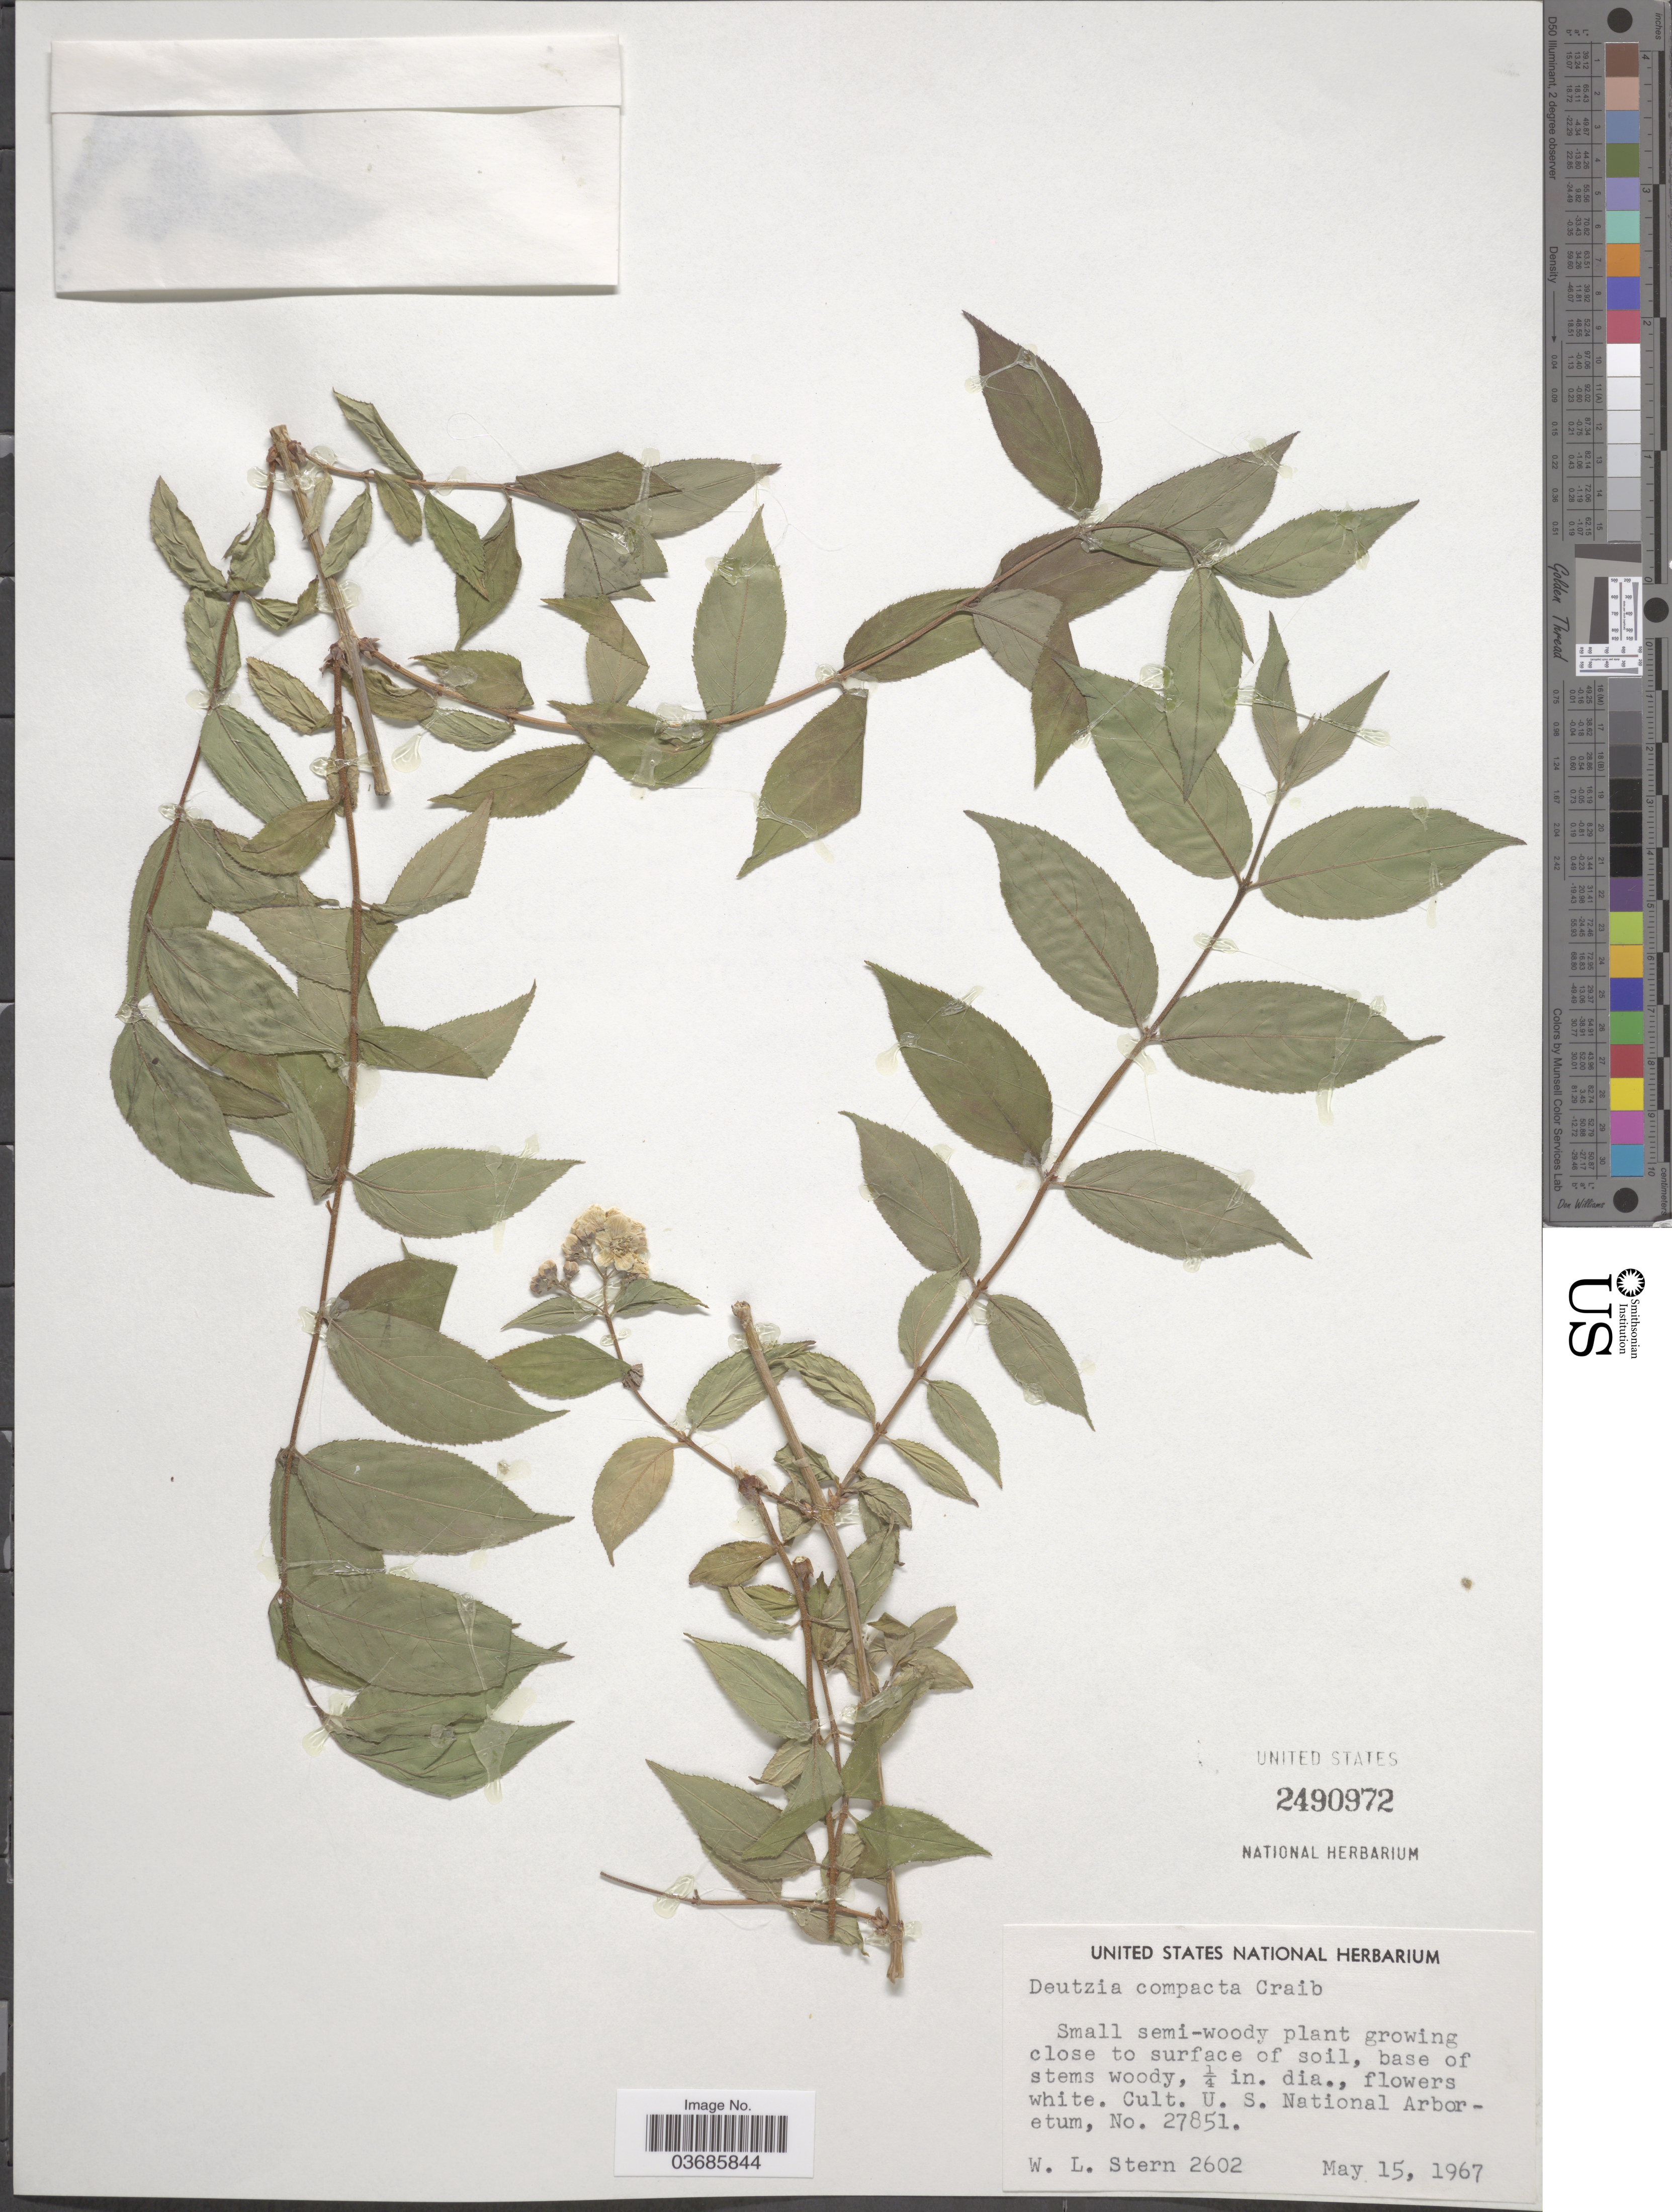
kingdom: Plantae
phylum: Tracheophyta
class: Magnoliopsida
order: Cornales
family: Hydrangeaceae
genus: Deutzia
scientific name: Deutzia compacta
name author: Craib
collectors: W. L. Stern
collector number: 2602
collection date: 1967-05-15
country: United States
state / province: District of Columbia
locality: Cult. U. S. National Arboretum, No. 27851.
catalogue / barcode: US 2490972